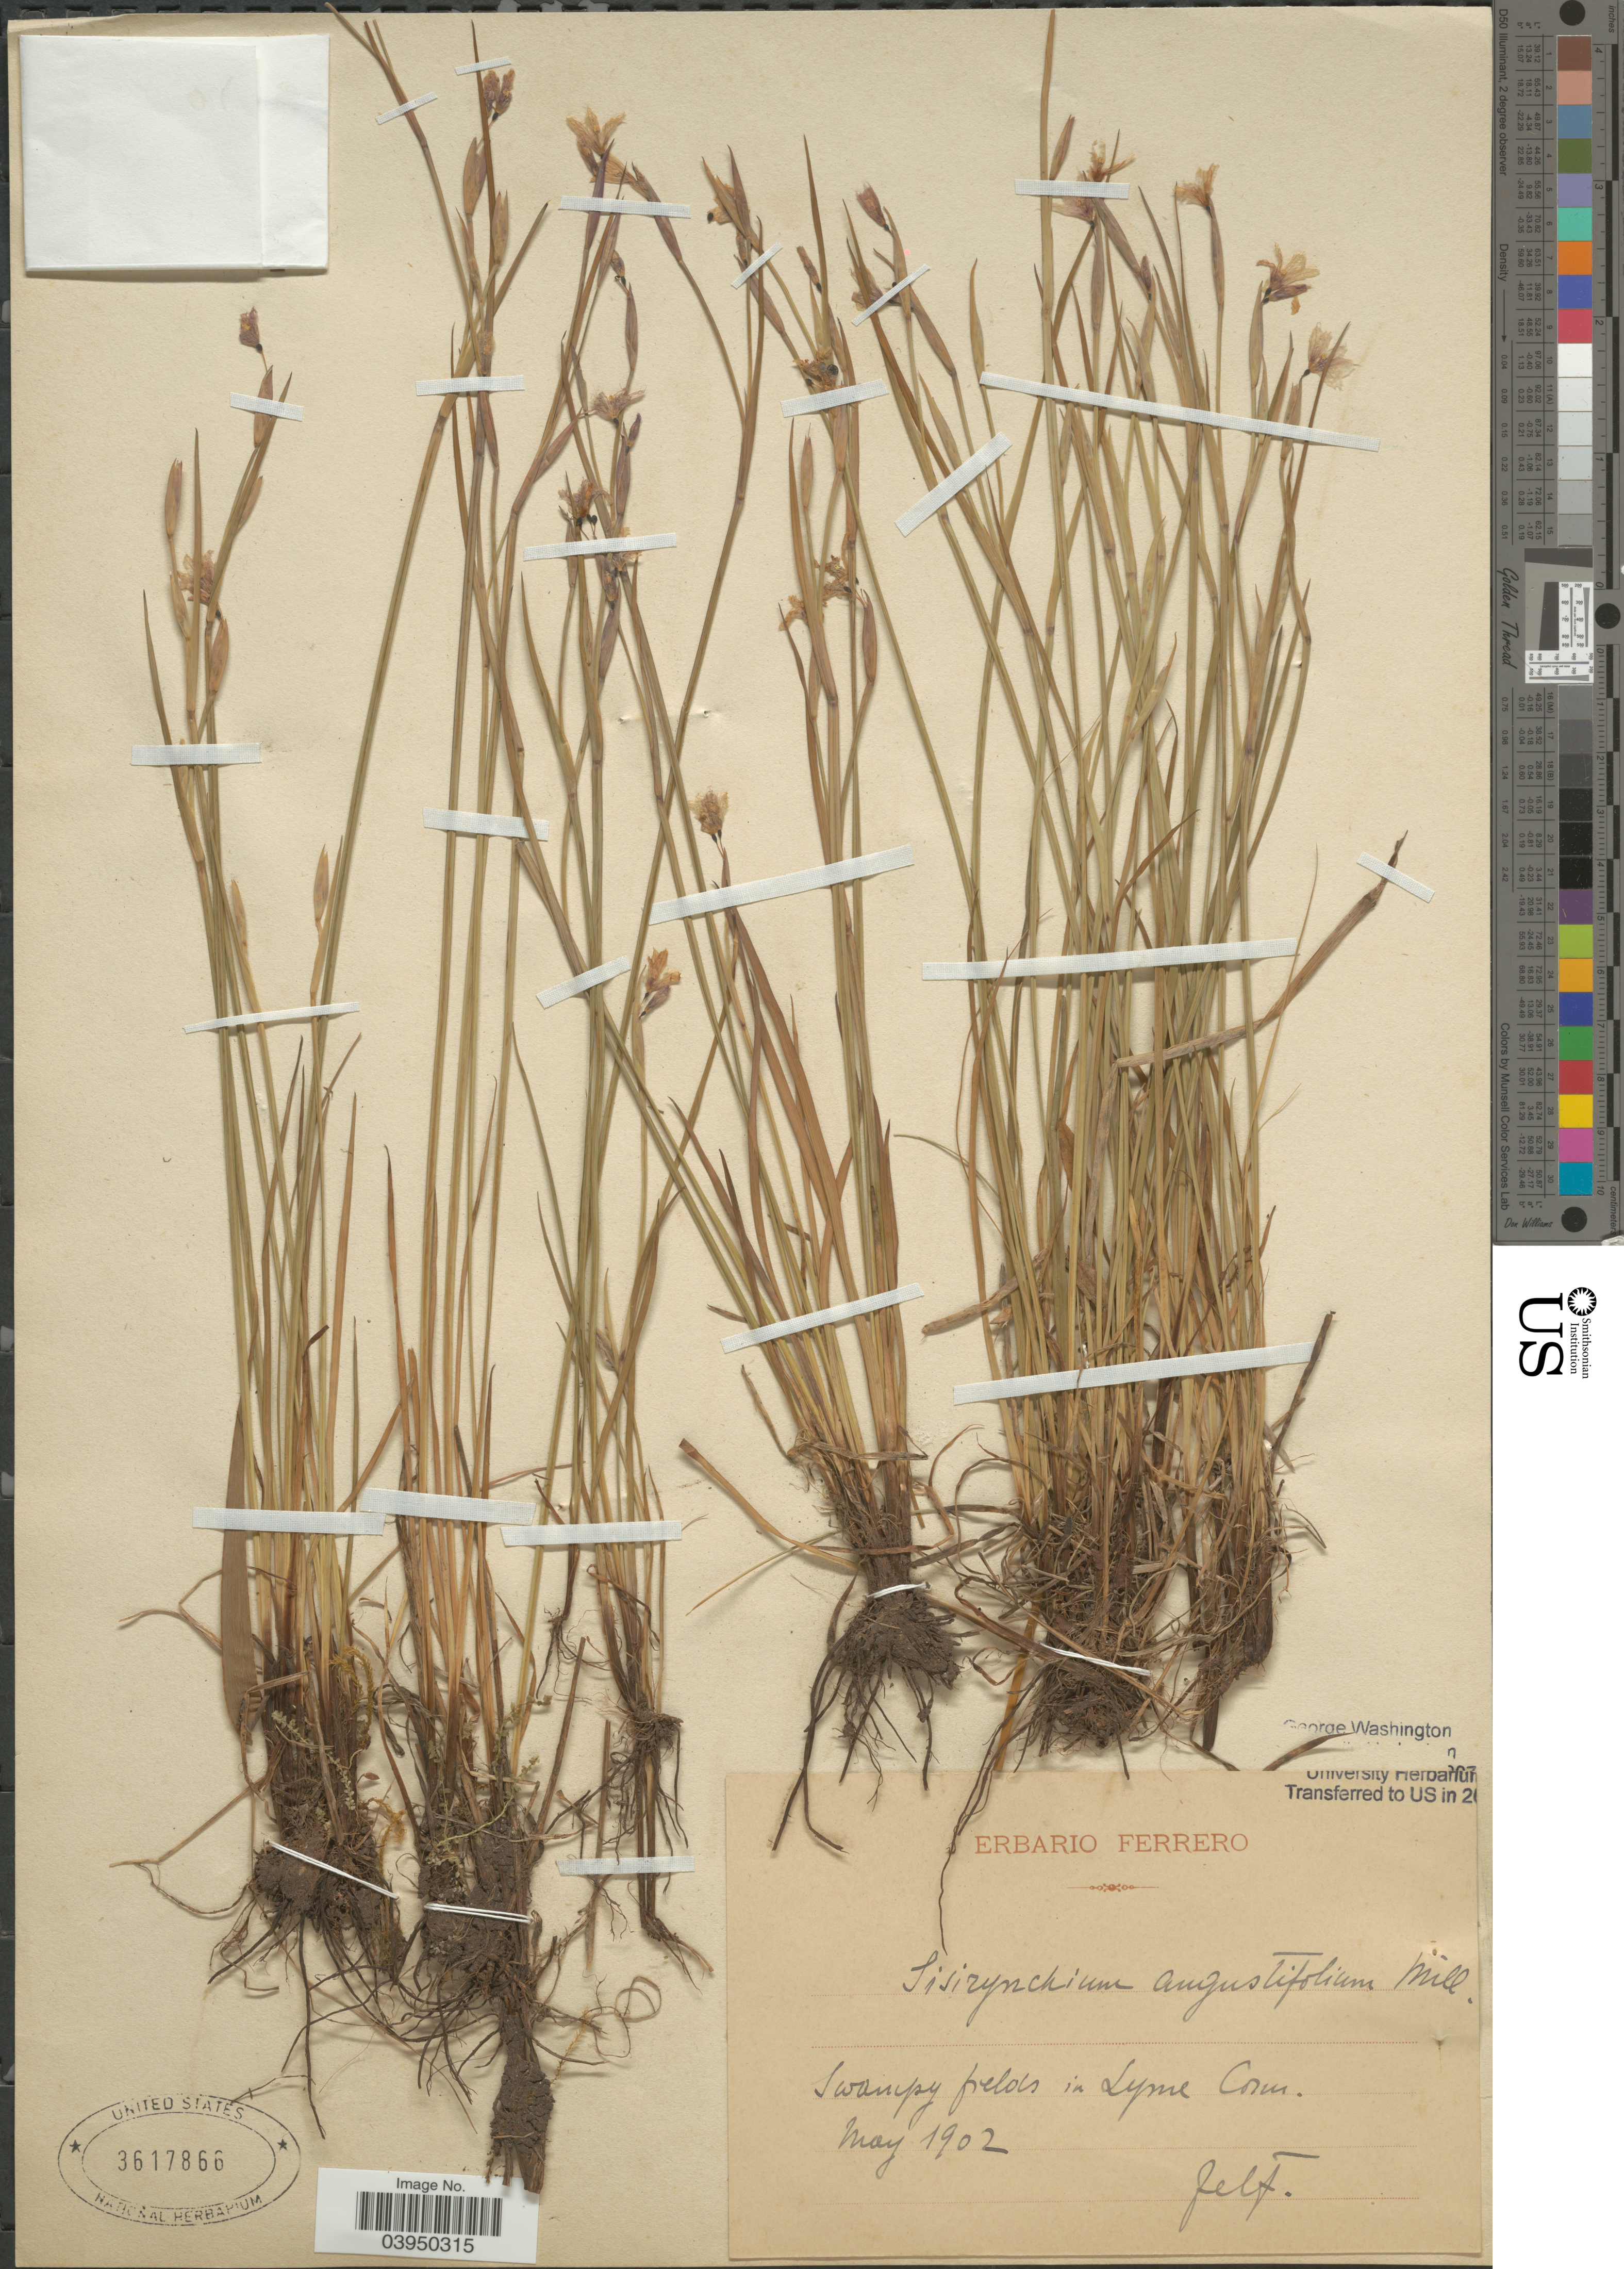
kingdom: Plantae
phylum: Tracheophyta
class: Liliopsida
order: Asparagales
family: Iridaceae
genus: Sisyrinchium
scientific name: Sisyrinchium angustifolium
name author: Mill.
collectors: F. Ferrero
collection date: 1902-05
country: United States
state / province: Connecticut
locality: In Lyme Conn.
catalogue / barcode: US 3617866